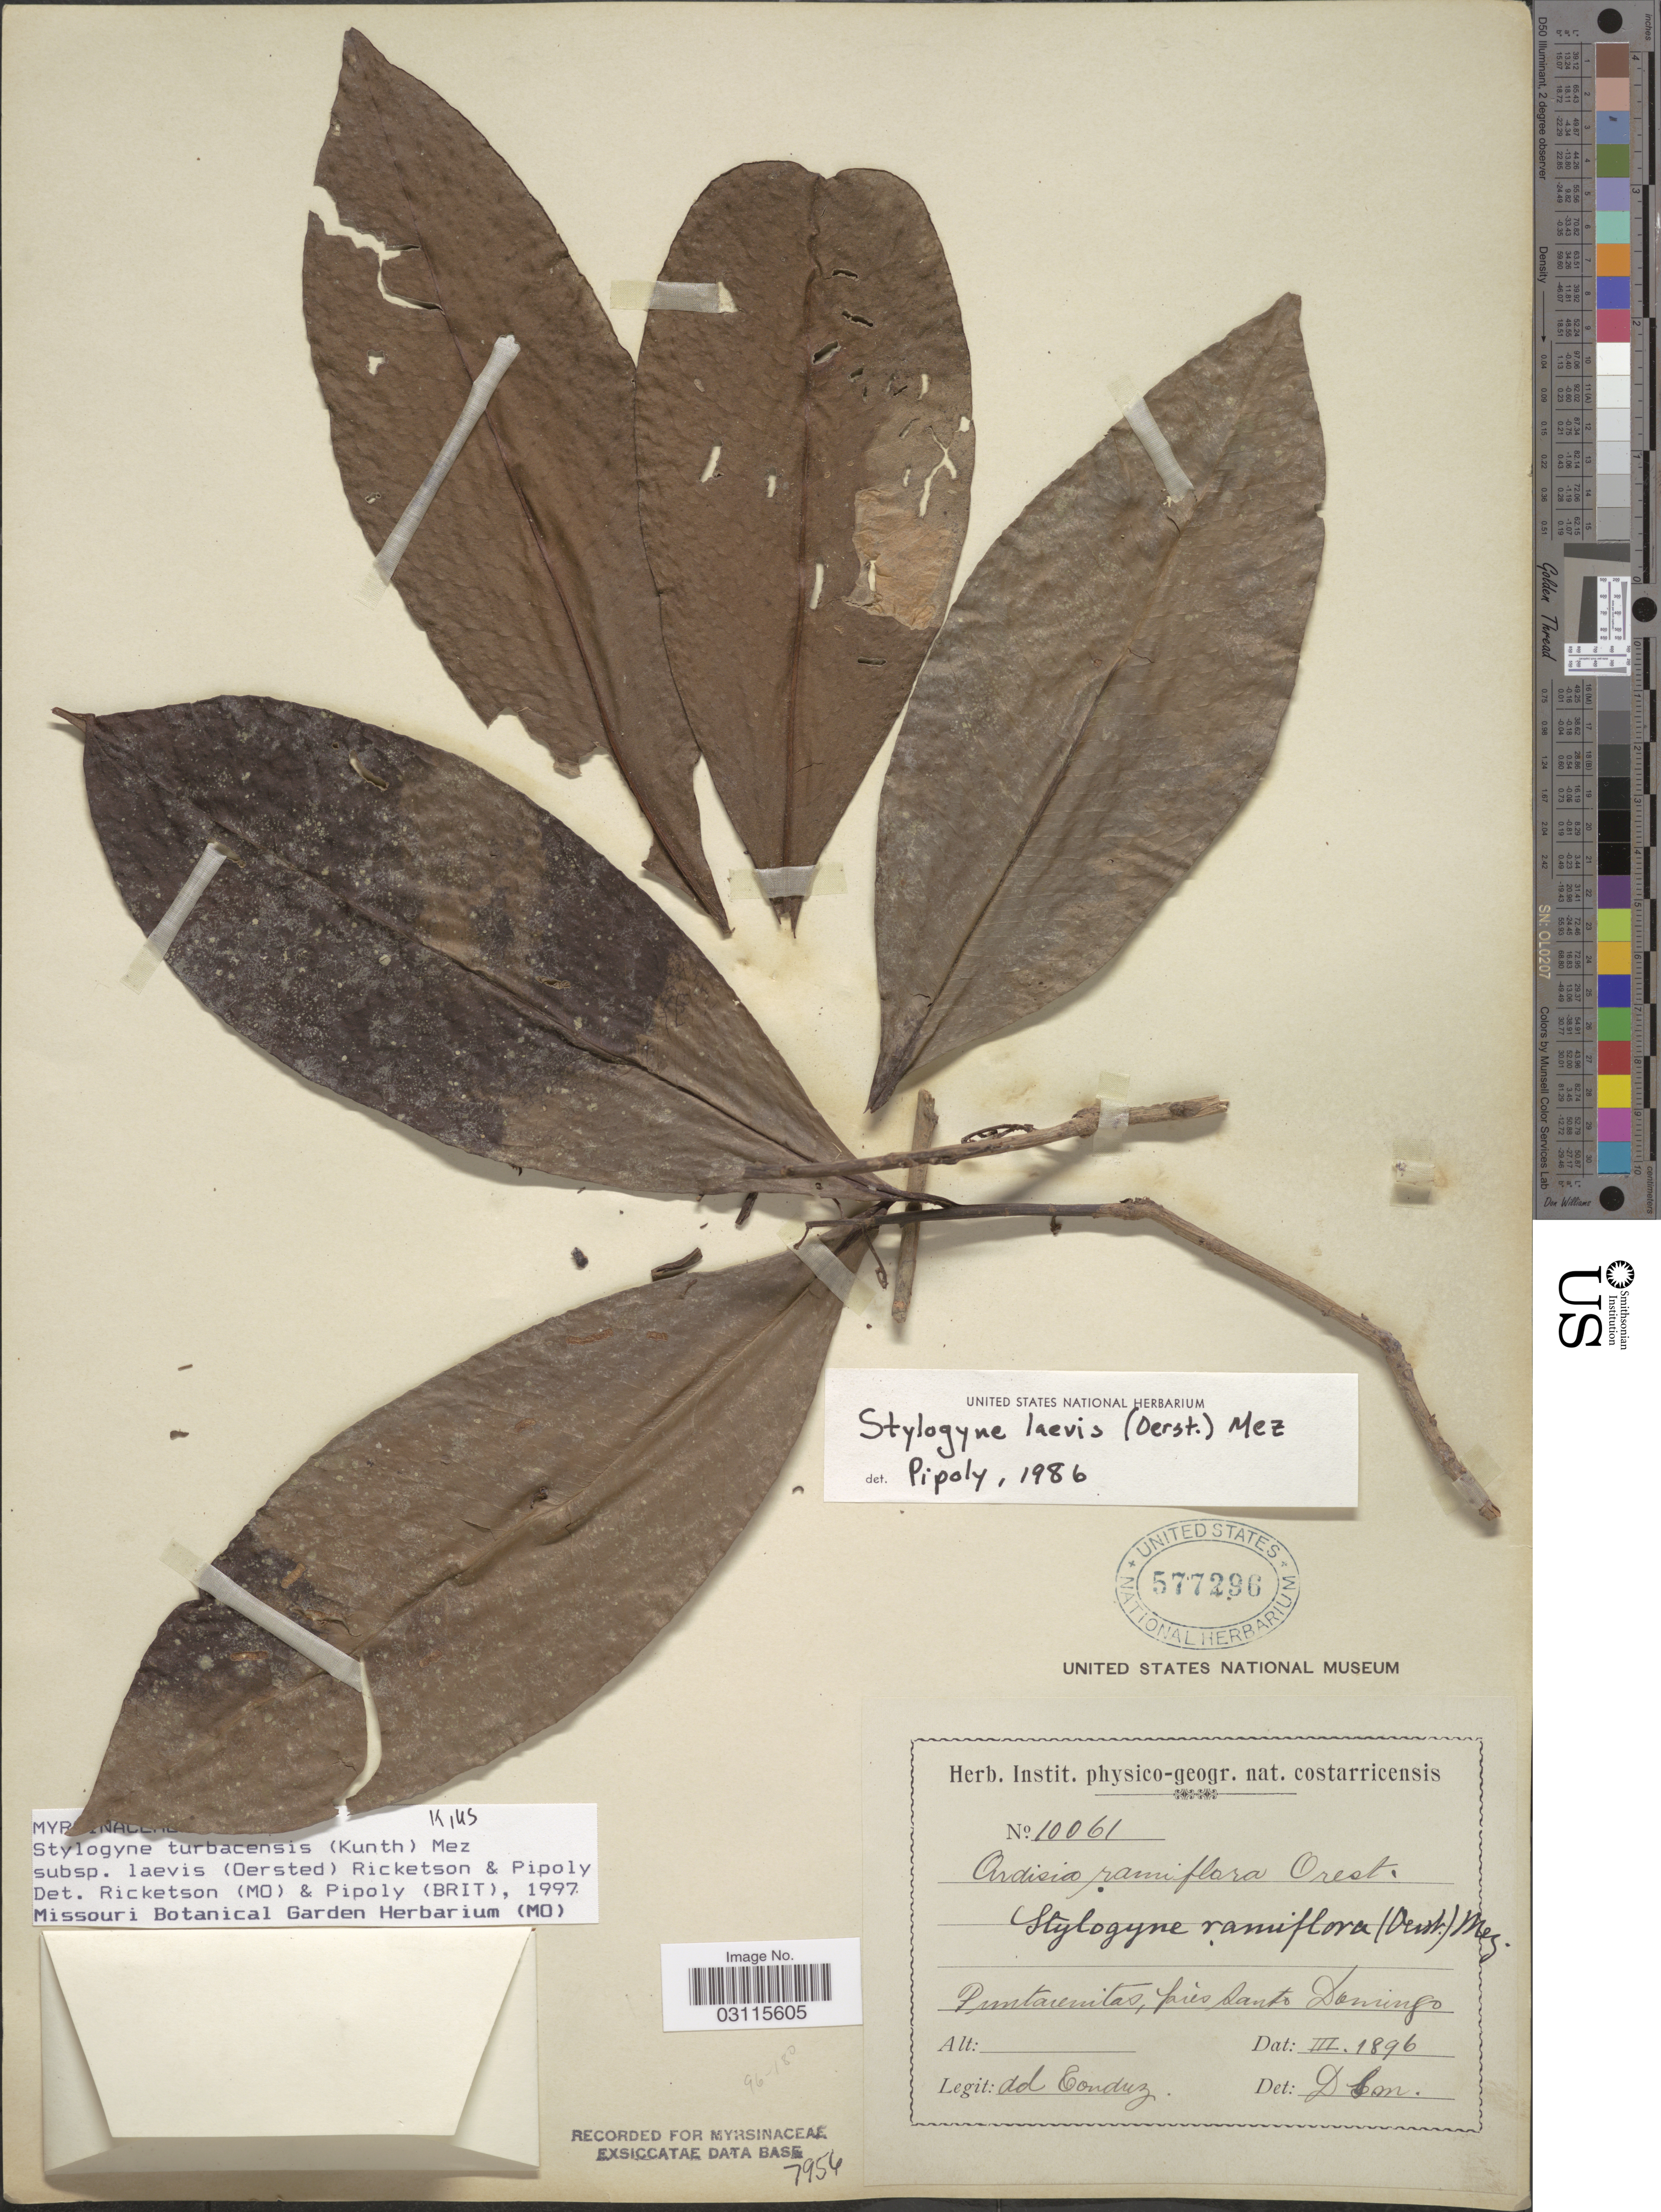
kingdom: Plantae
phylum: Tracheophyta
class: Magnoliopsida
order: Ericales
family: Primulaceae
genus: Stylogyne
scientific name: Stylogyne turbacensis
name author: (Kunth) Mez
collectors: A. Tonduz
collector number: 10061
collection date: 1896-03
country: Costa Rica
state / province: Puntarenas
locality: Puntarenitas, près Santo Domingo.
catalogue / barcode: US 577296